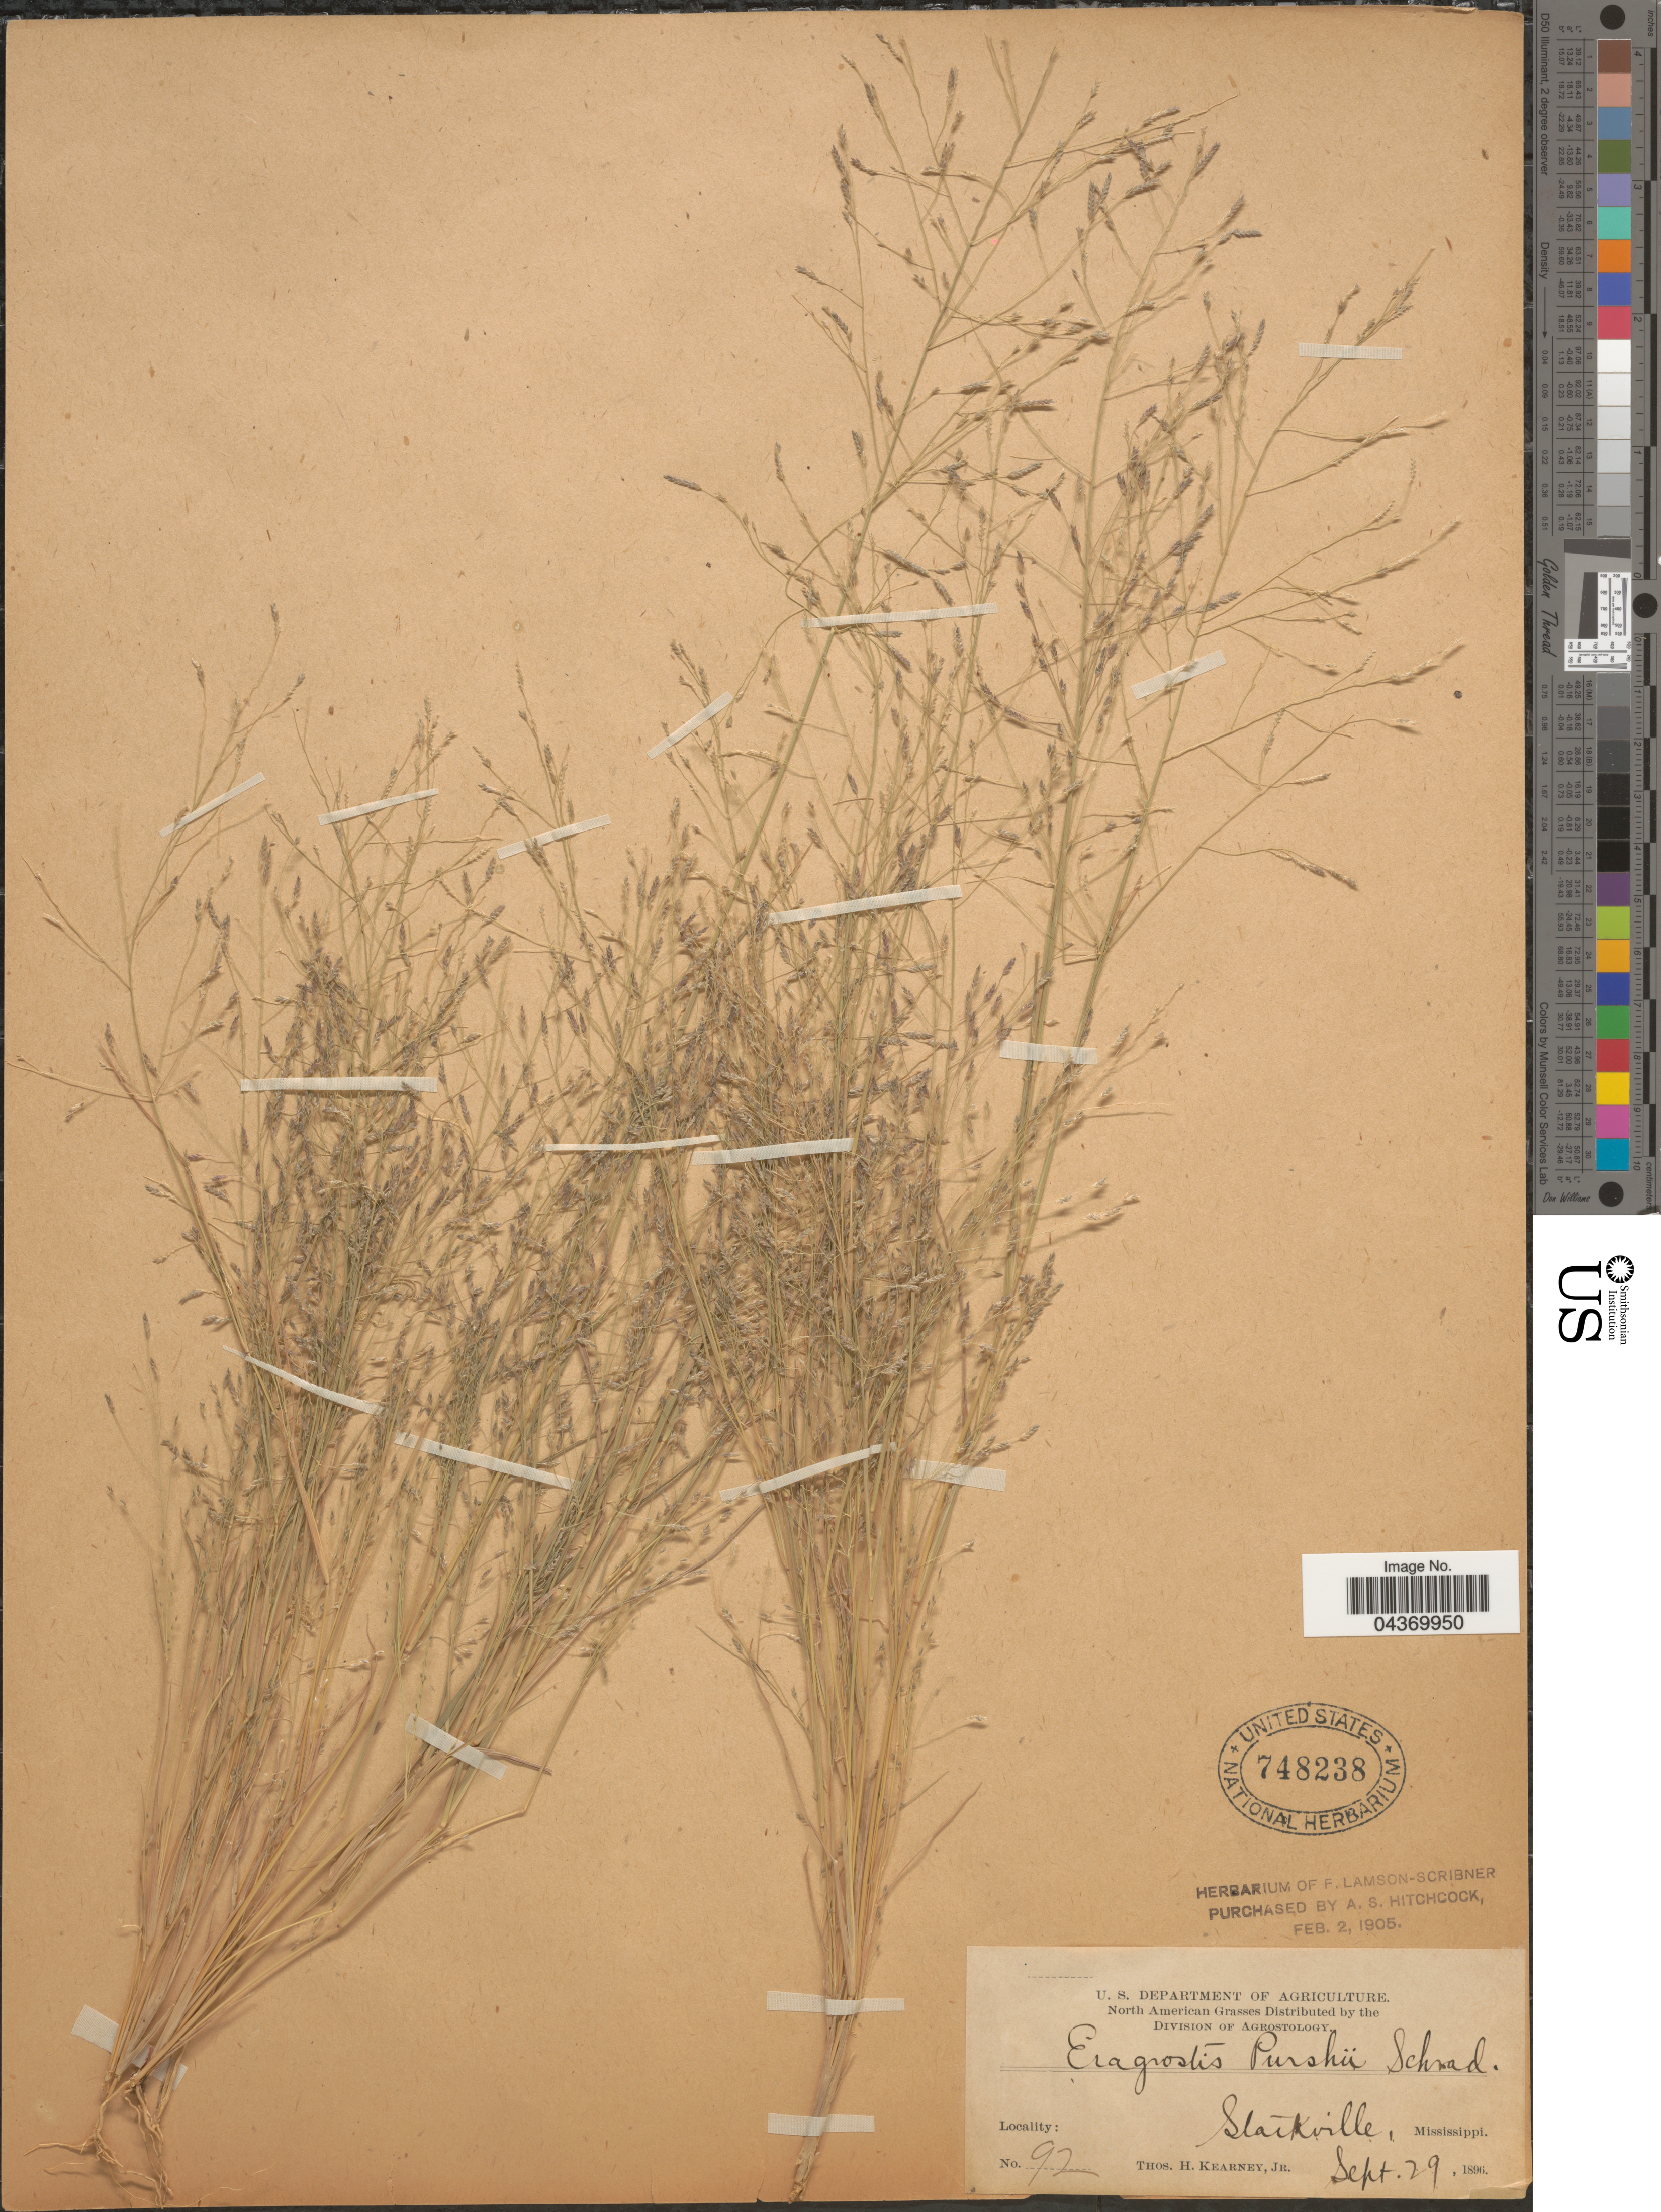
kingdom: Plantae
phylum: Tracheophyta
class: Liliopsida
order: Poales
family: Poaceae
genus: Eragrostis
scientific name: Eragrostis pectinacea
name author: (Michx.) Nees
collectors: T. H. Kearney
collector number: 92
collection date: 1896-09-29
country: United States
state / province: Mississippi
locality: Starkville.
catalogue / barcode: US 748238